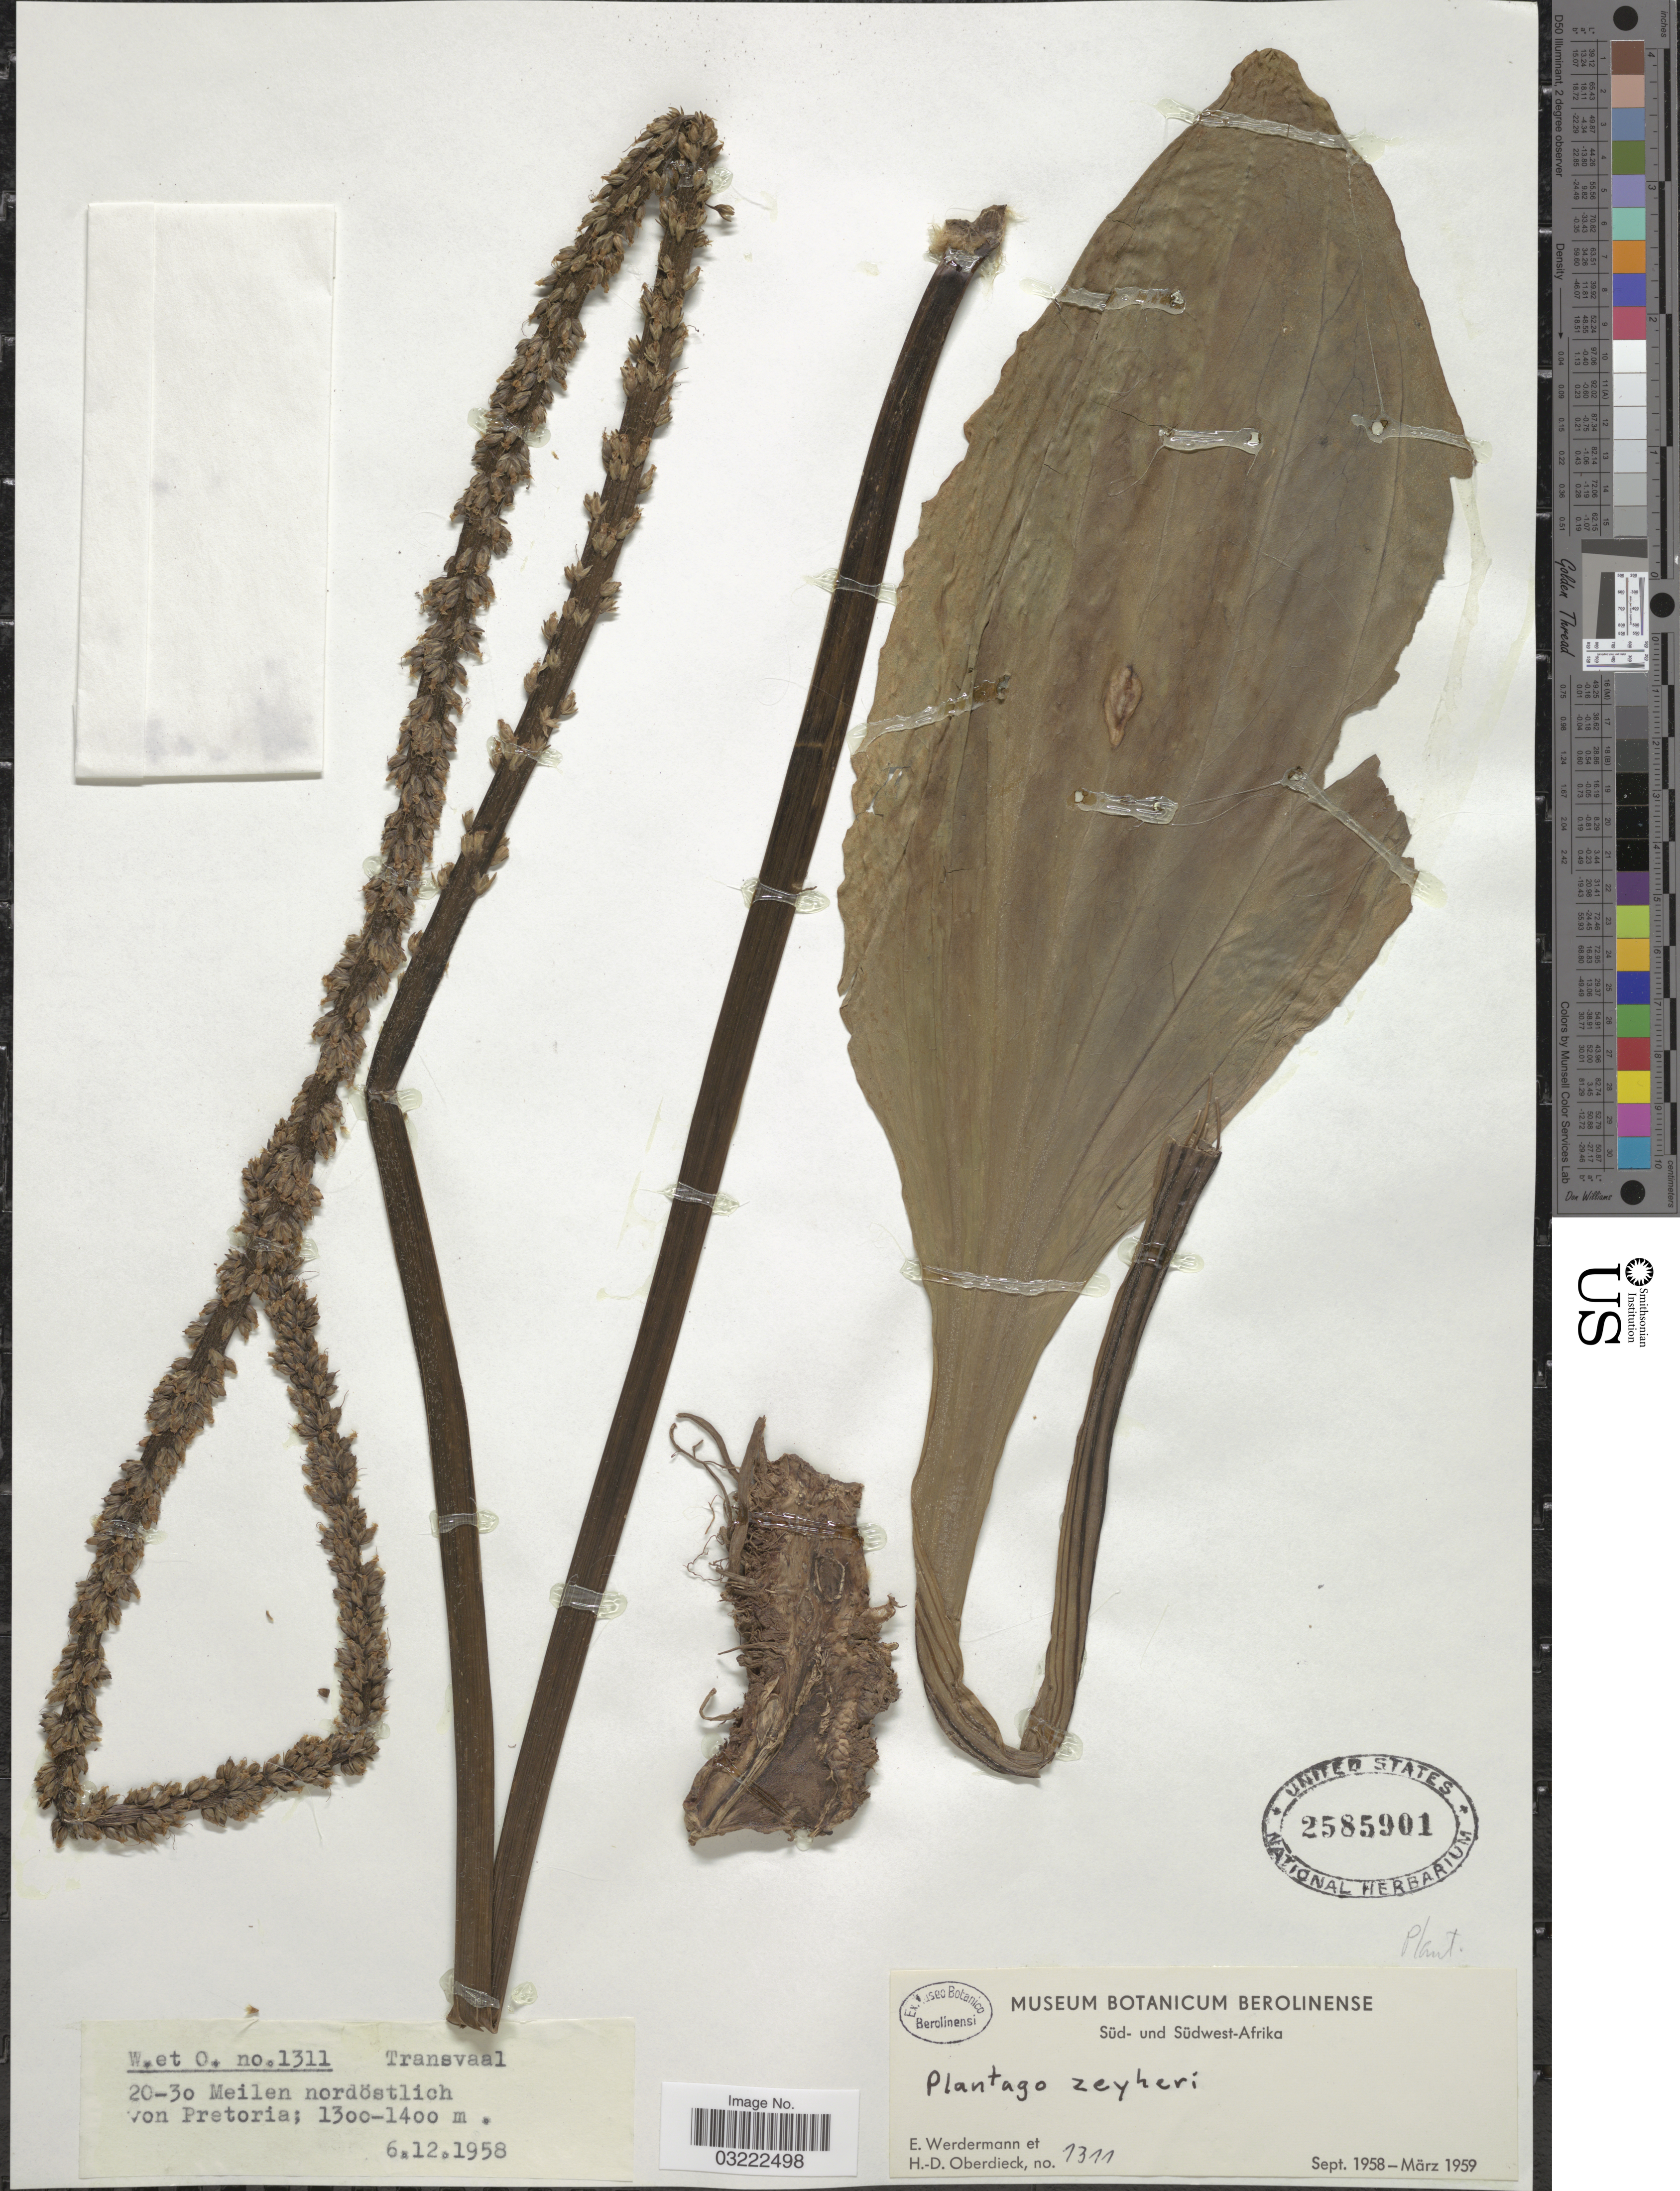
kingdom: Plantae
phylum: Tracheophyta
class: Magnoliopsida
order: Lamiales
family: Plantaginaceae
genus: Plantago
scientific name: Plantago major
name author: L.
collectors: E. Werdermann & H. Oberdieck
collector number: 1311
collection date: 1958-12-06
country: South Africa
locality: Transvaal, 20-30 Meilen nordöstlich von Pretoria.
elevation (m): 1300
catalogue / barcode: US 2585901